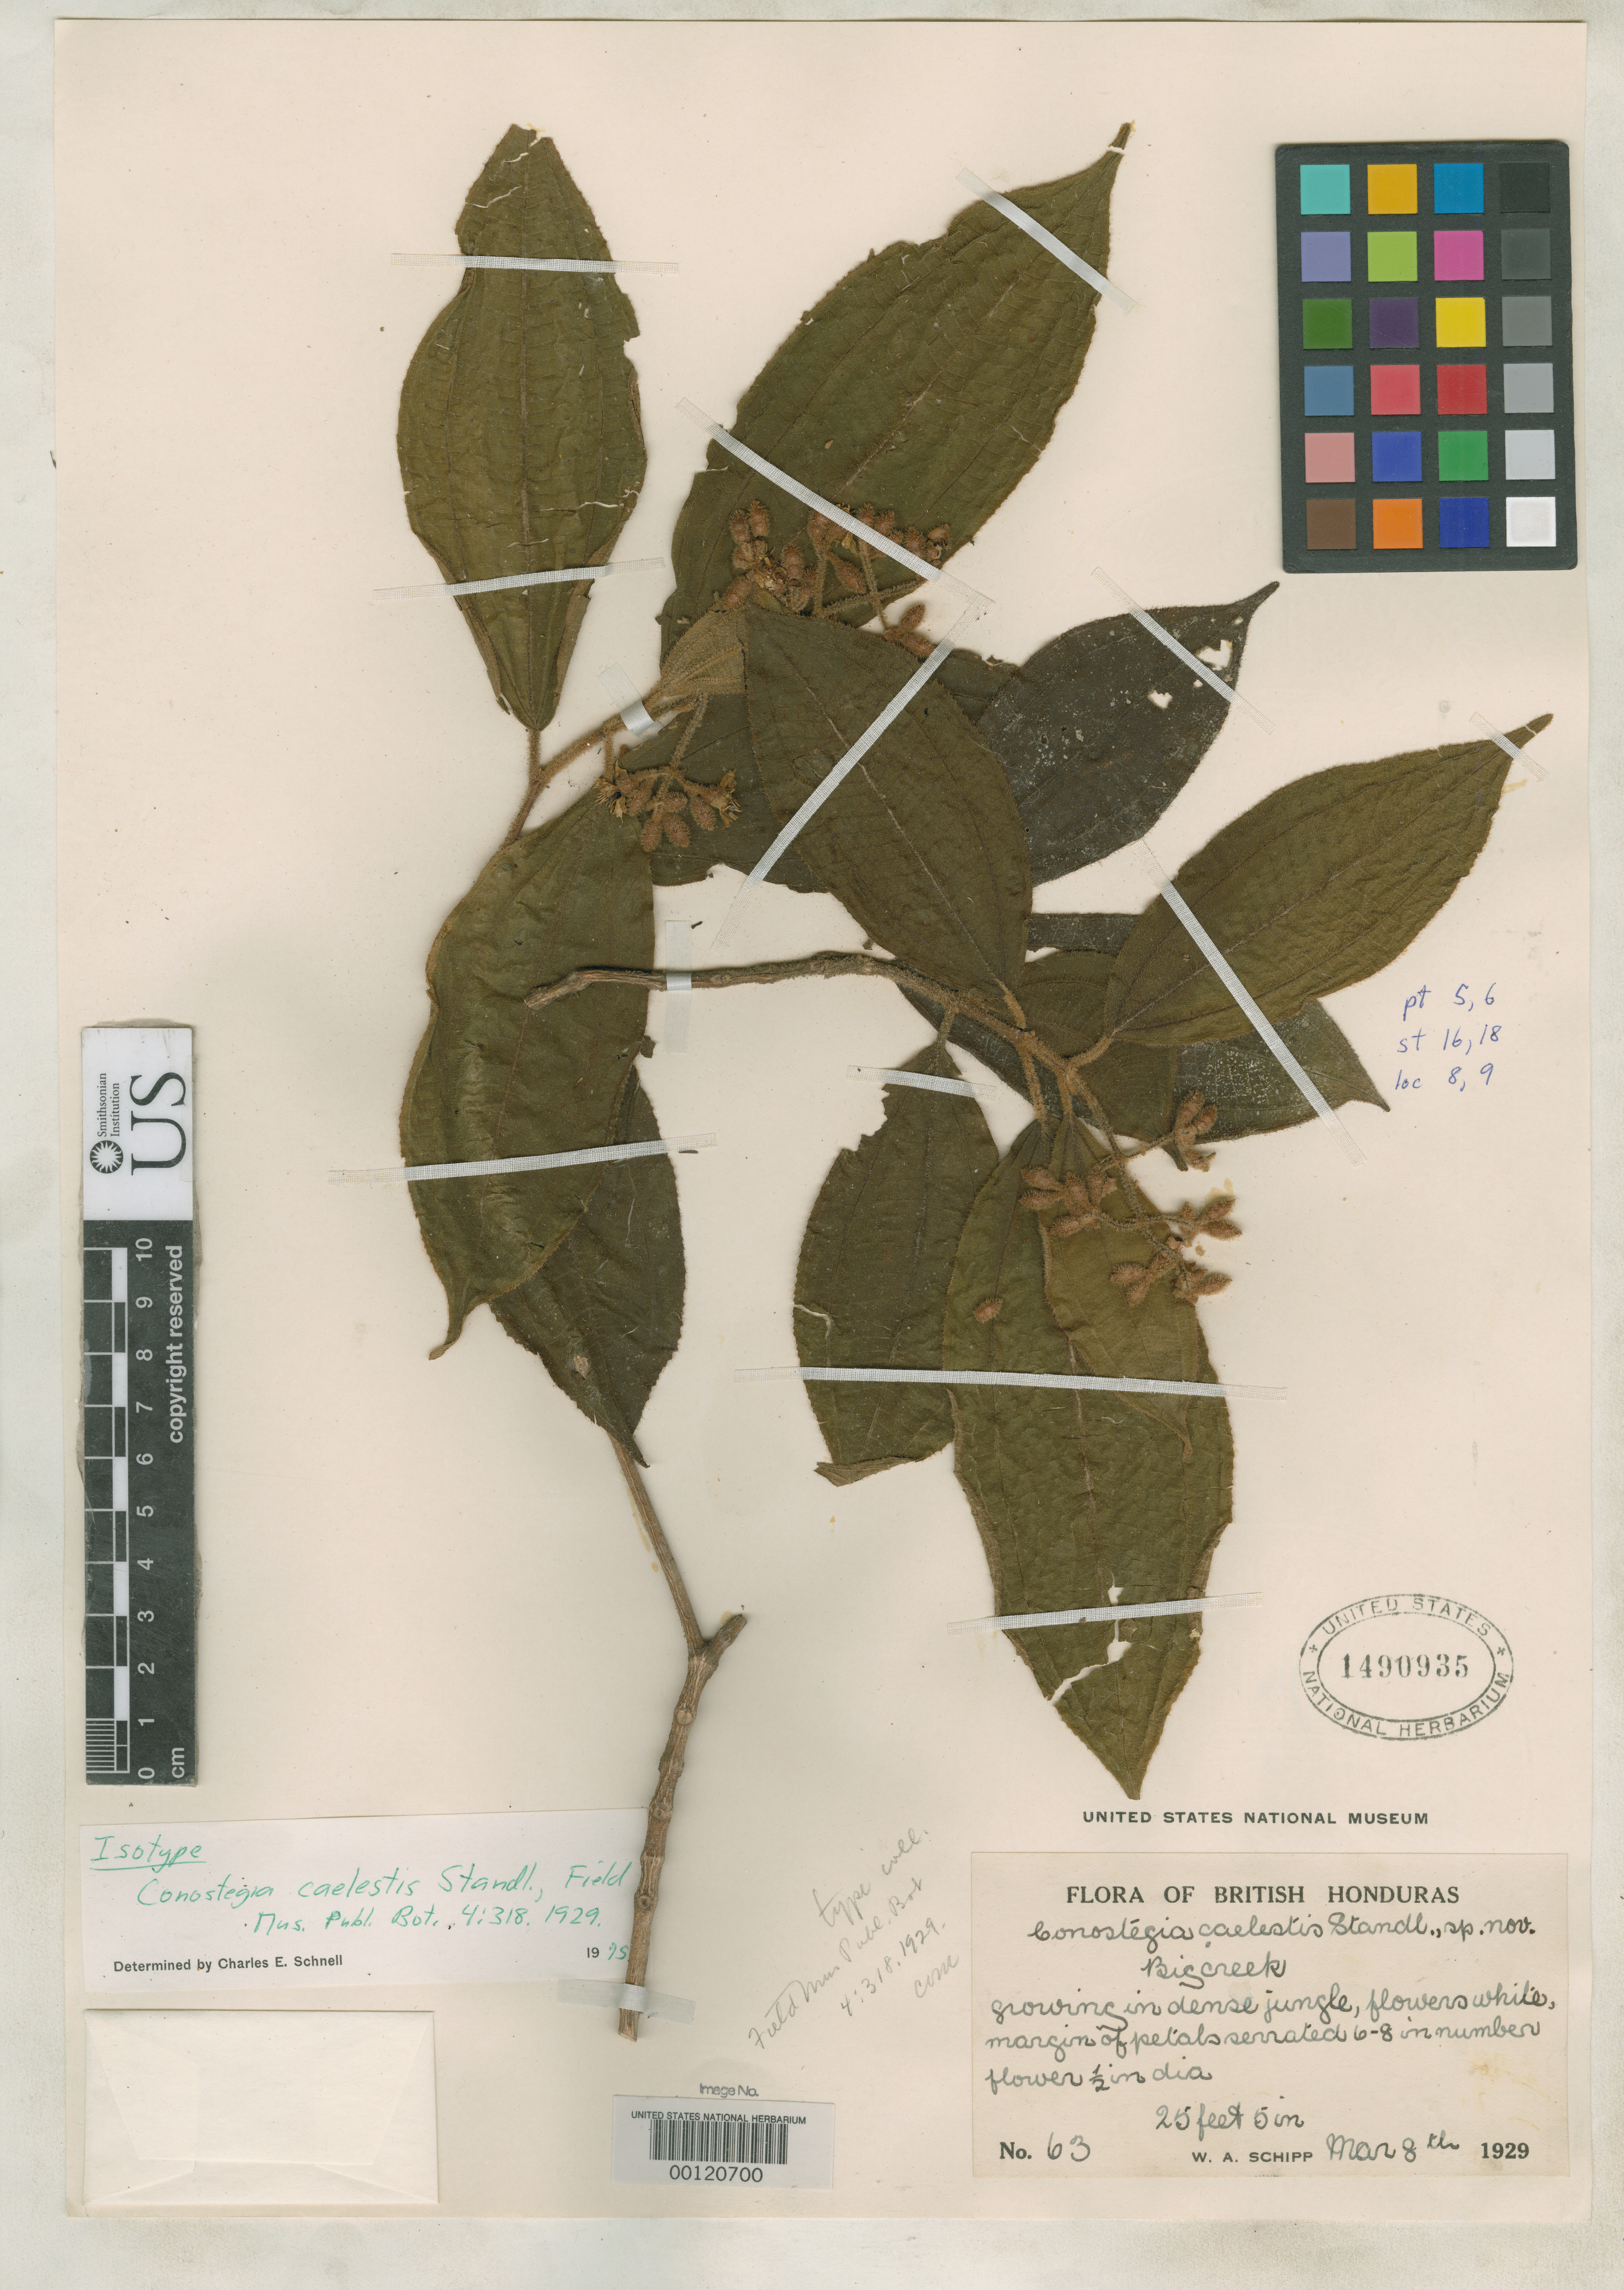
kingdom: Plantae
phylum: Tracheophyta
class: Magnoliopsida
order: Myrtales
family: Melastomataceae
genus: Conostegia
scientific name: Conostegia caelestis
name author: Standl.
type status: Isotype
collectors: W. Schipp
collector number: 63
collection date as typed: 08 Mar 1929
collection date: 1929-03-08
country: Belize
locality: Big Creek, Mullins River road.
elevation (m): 15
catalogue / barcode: US 1490935